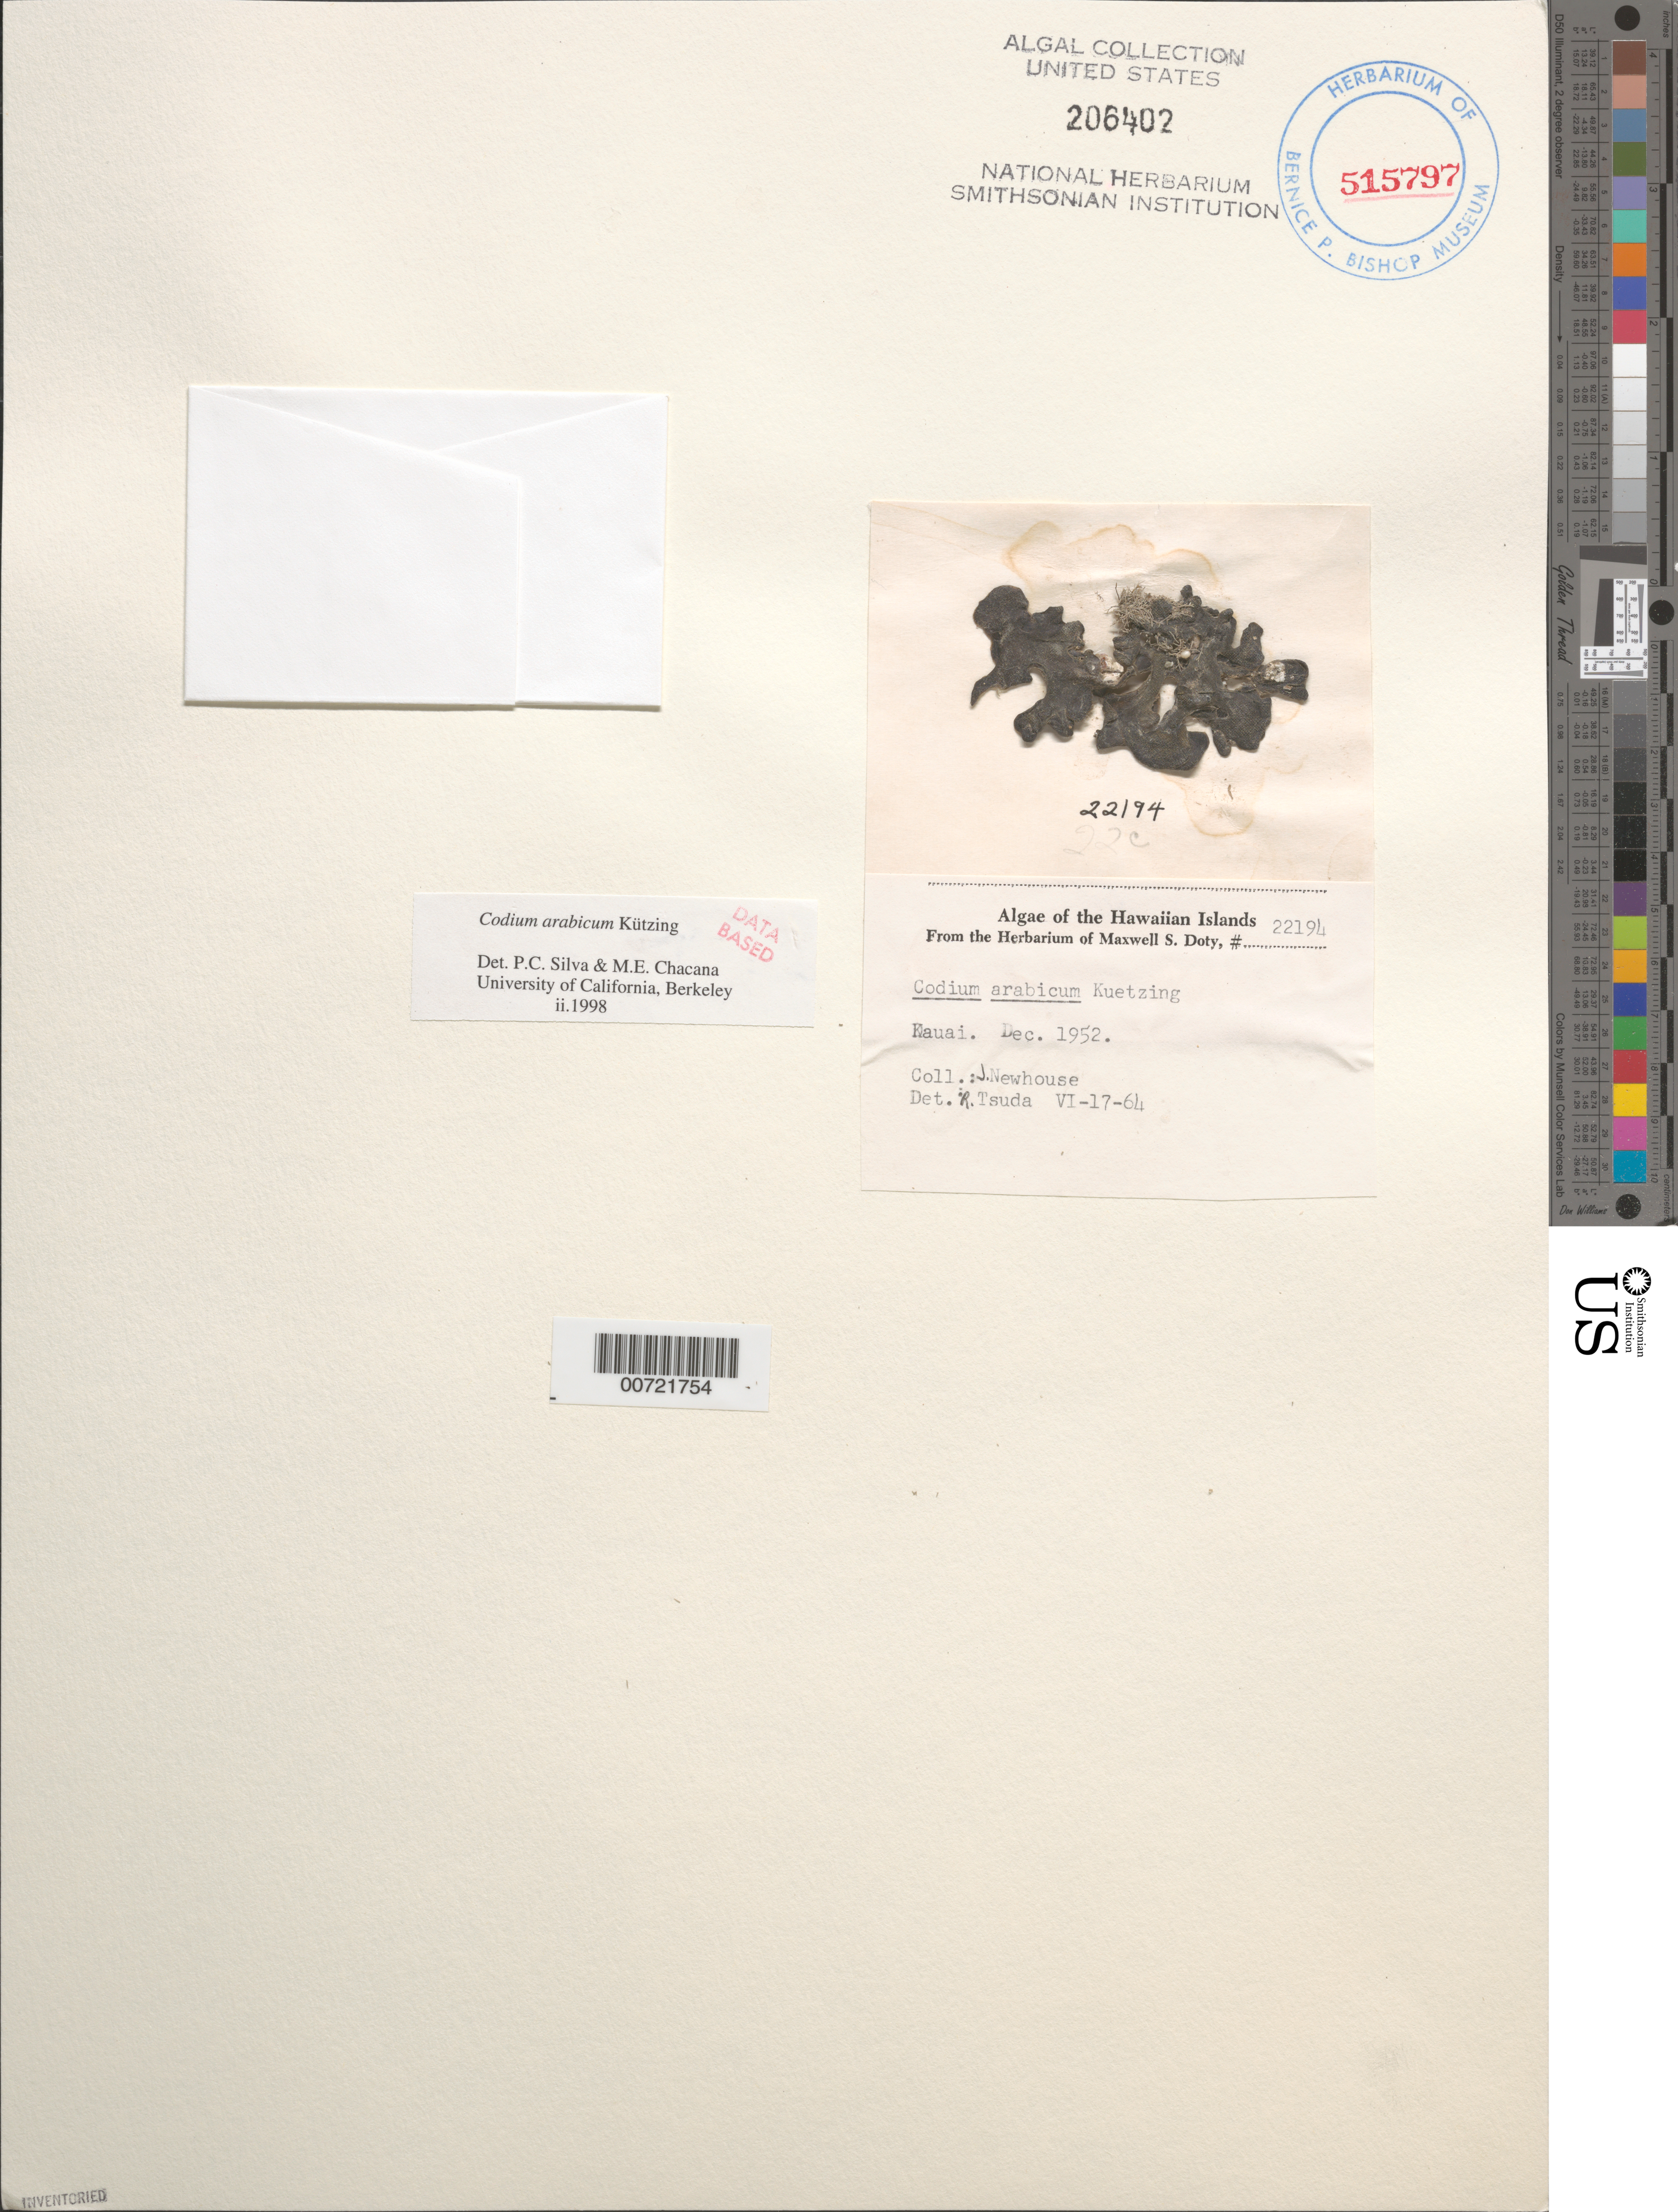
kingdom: Plantae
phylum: Chlorophyta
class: Ulvophyceae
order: Bryopsidales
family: Codiaceae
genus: Codium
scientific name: Codium arabicum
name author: Kütz.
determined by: Pedroche, F. F.; Silva, P. C.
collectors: W. J. Newhouse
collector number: MSD 22194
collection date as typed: Dec 1952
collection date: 1952-12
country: United States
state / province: Hawaii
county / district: Kauai County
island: Kaua'i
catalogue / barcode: US 206402